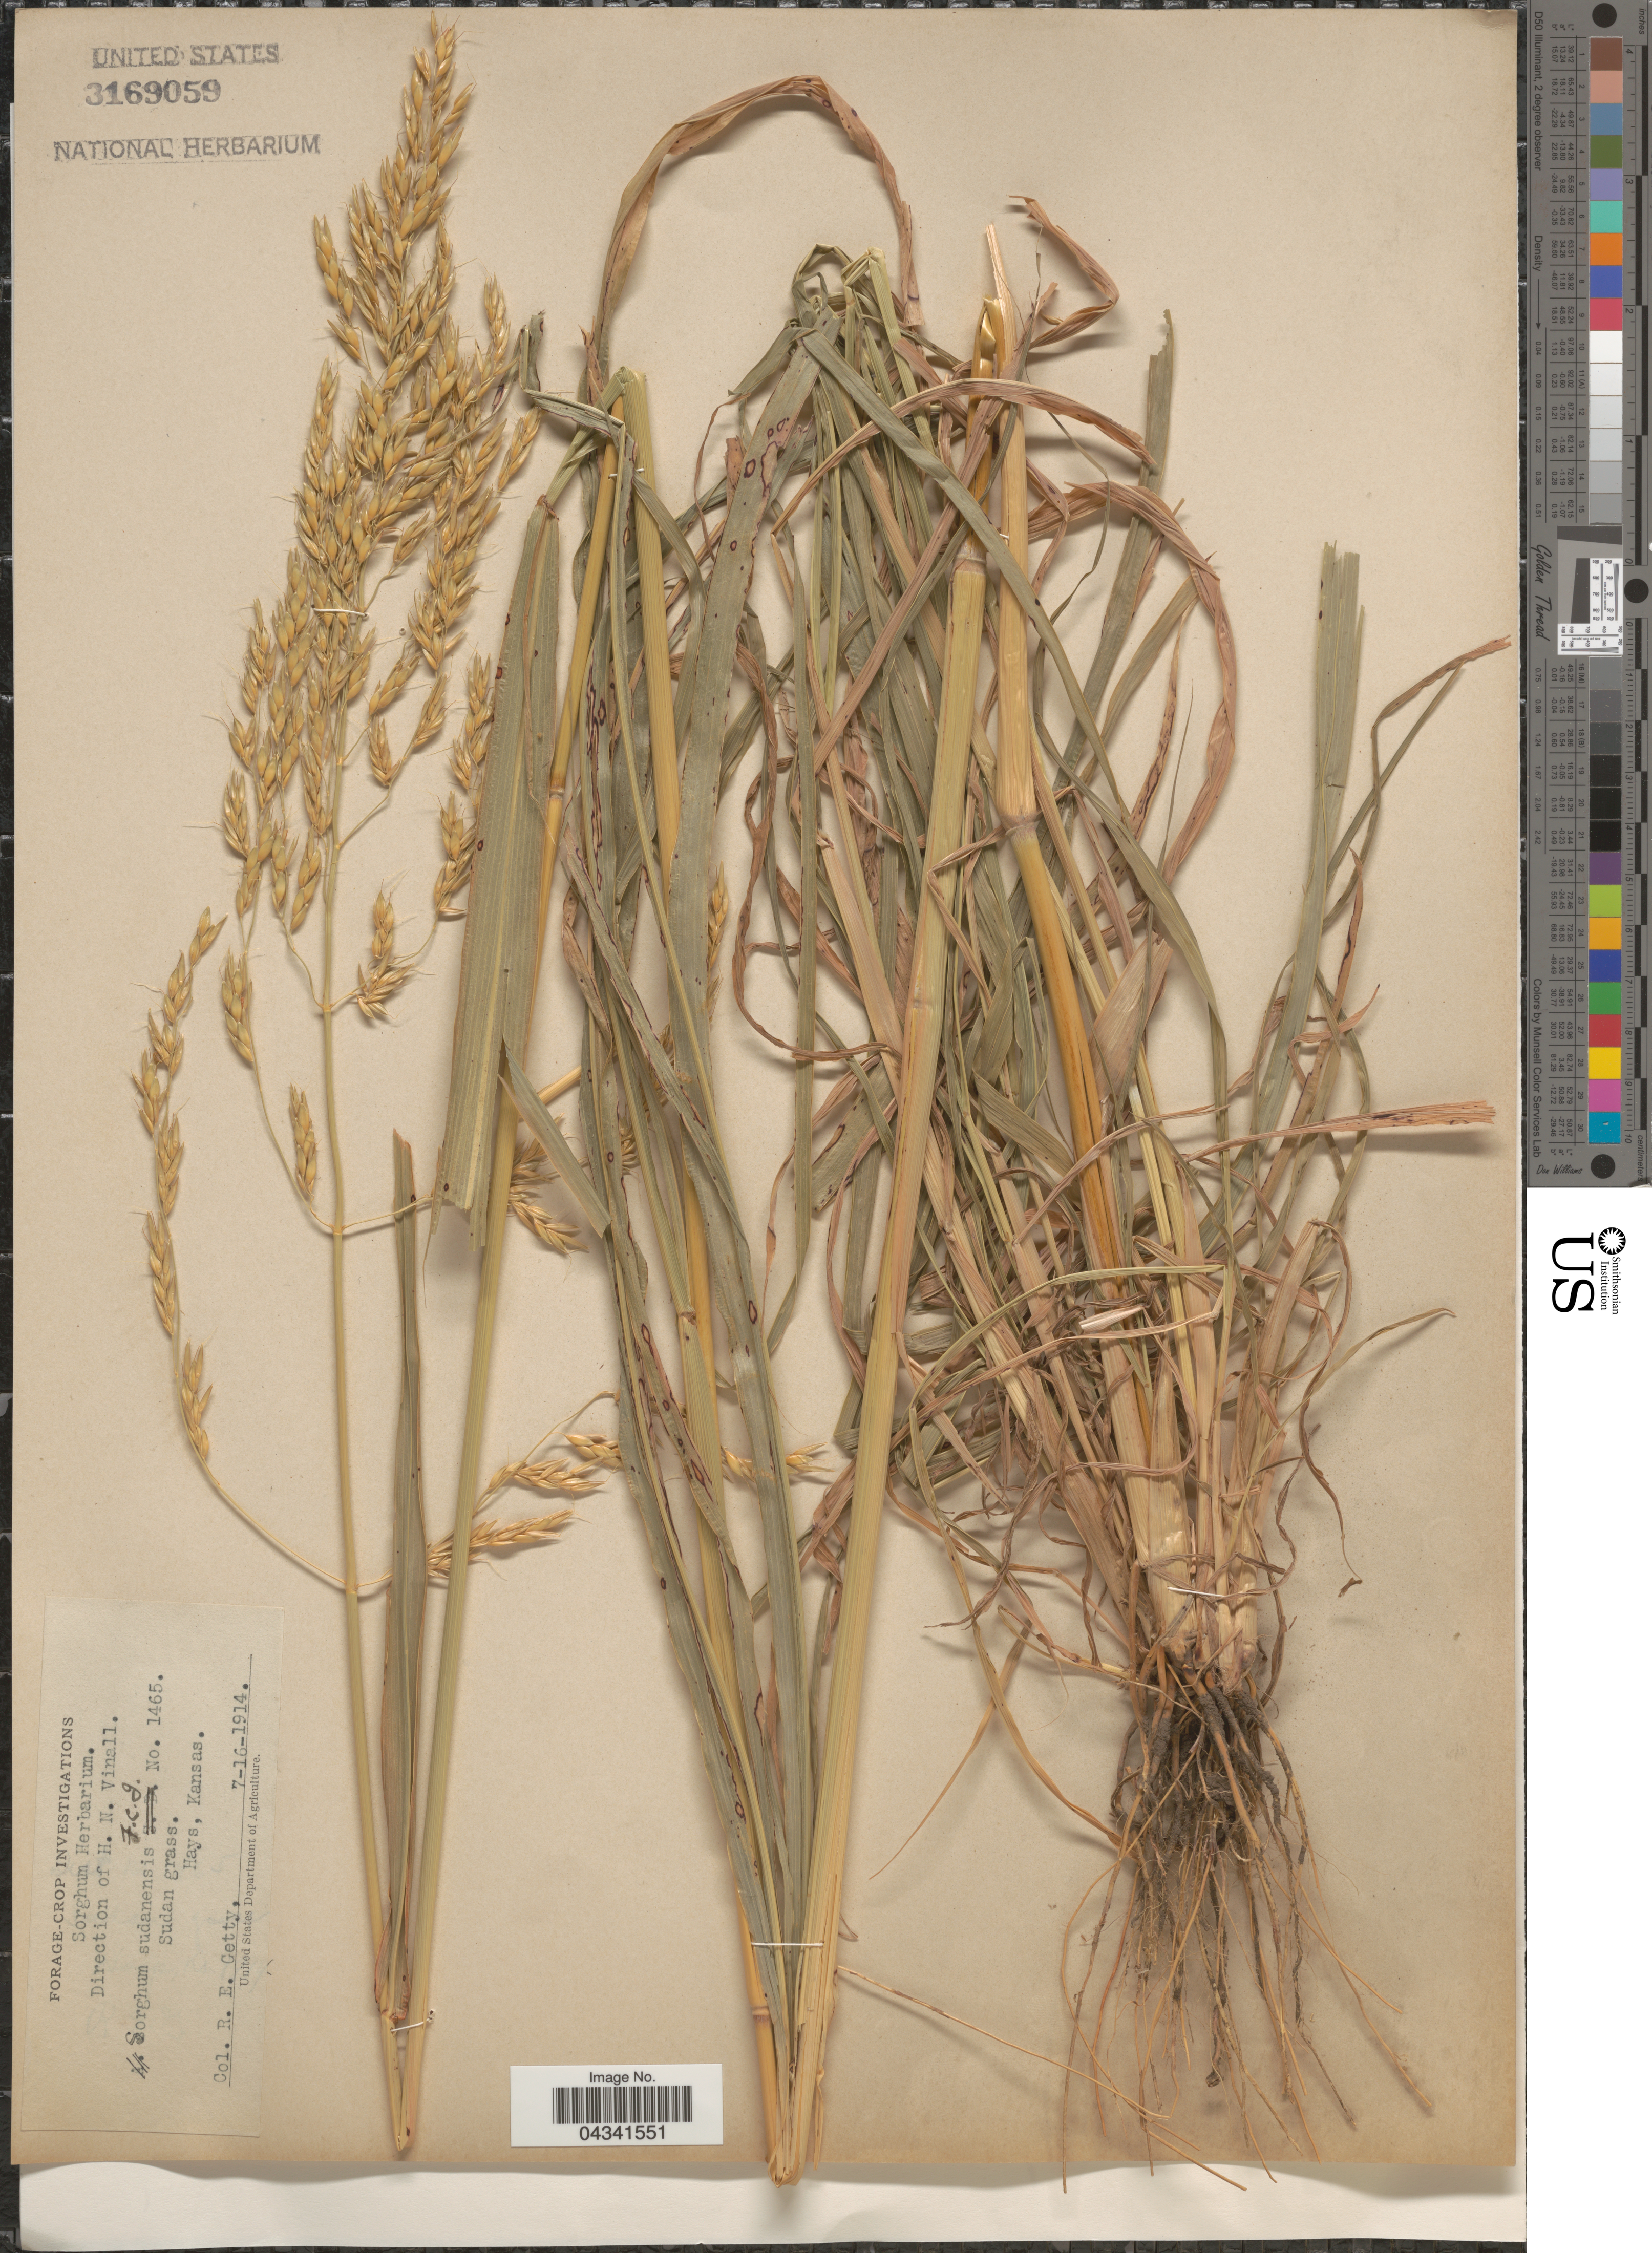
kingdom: Plantae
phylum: Tracheophyta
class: Liliopsida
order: Poales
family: Poaceae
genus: Sorghum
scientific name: Sorghum x drummondii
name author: (Nees ex Steud.) Millsp. & Chase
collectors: R. Getty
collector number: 1465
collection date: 1914-07-16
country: United States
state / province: Kansas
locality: Hays.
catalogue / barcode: US 3169059